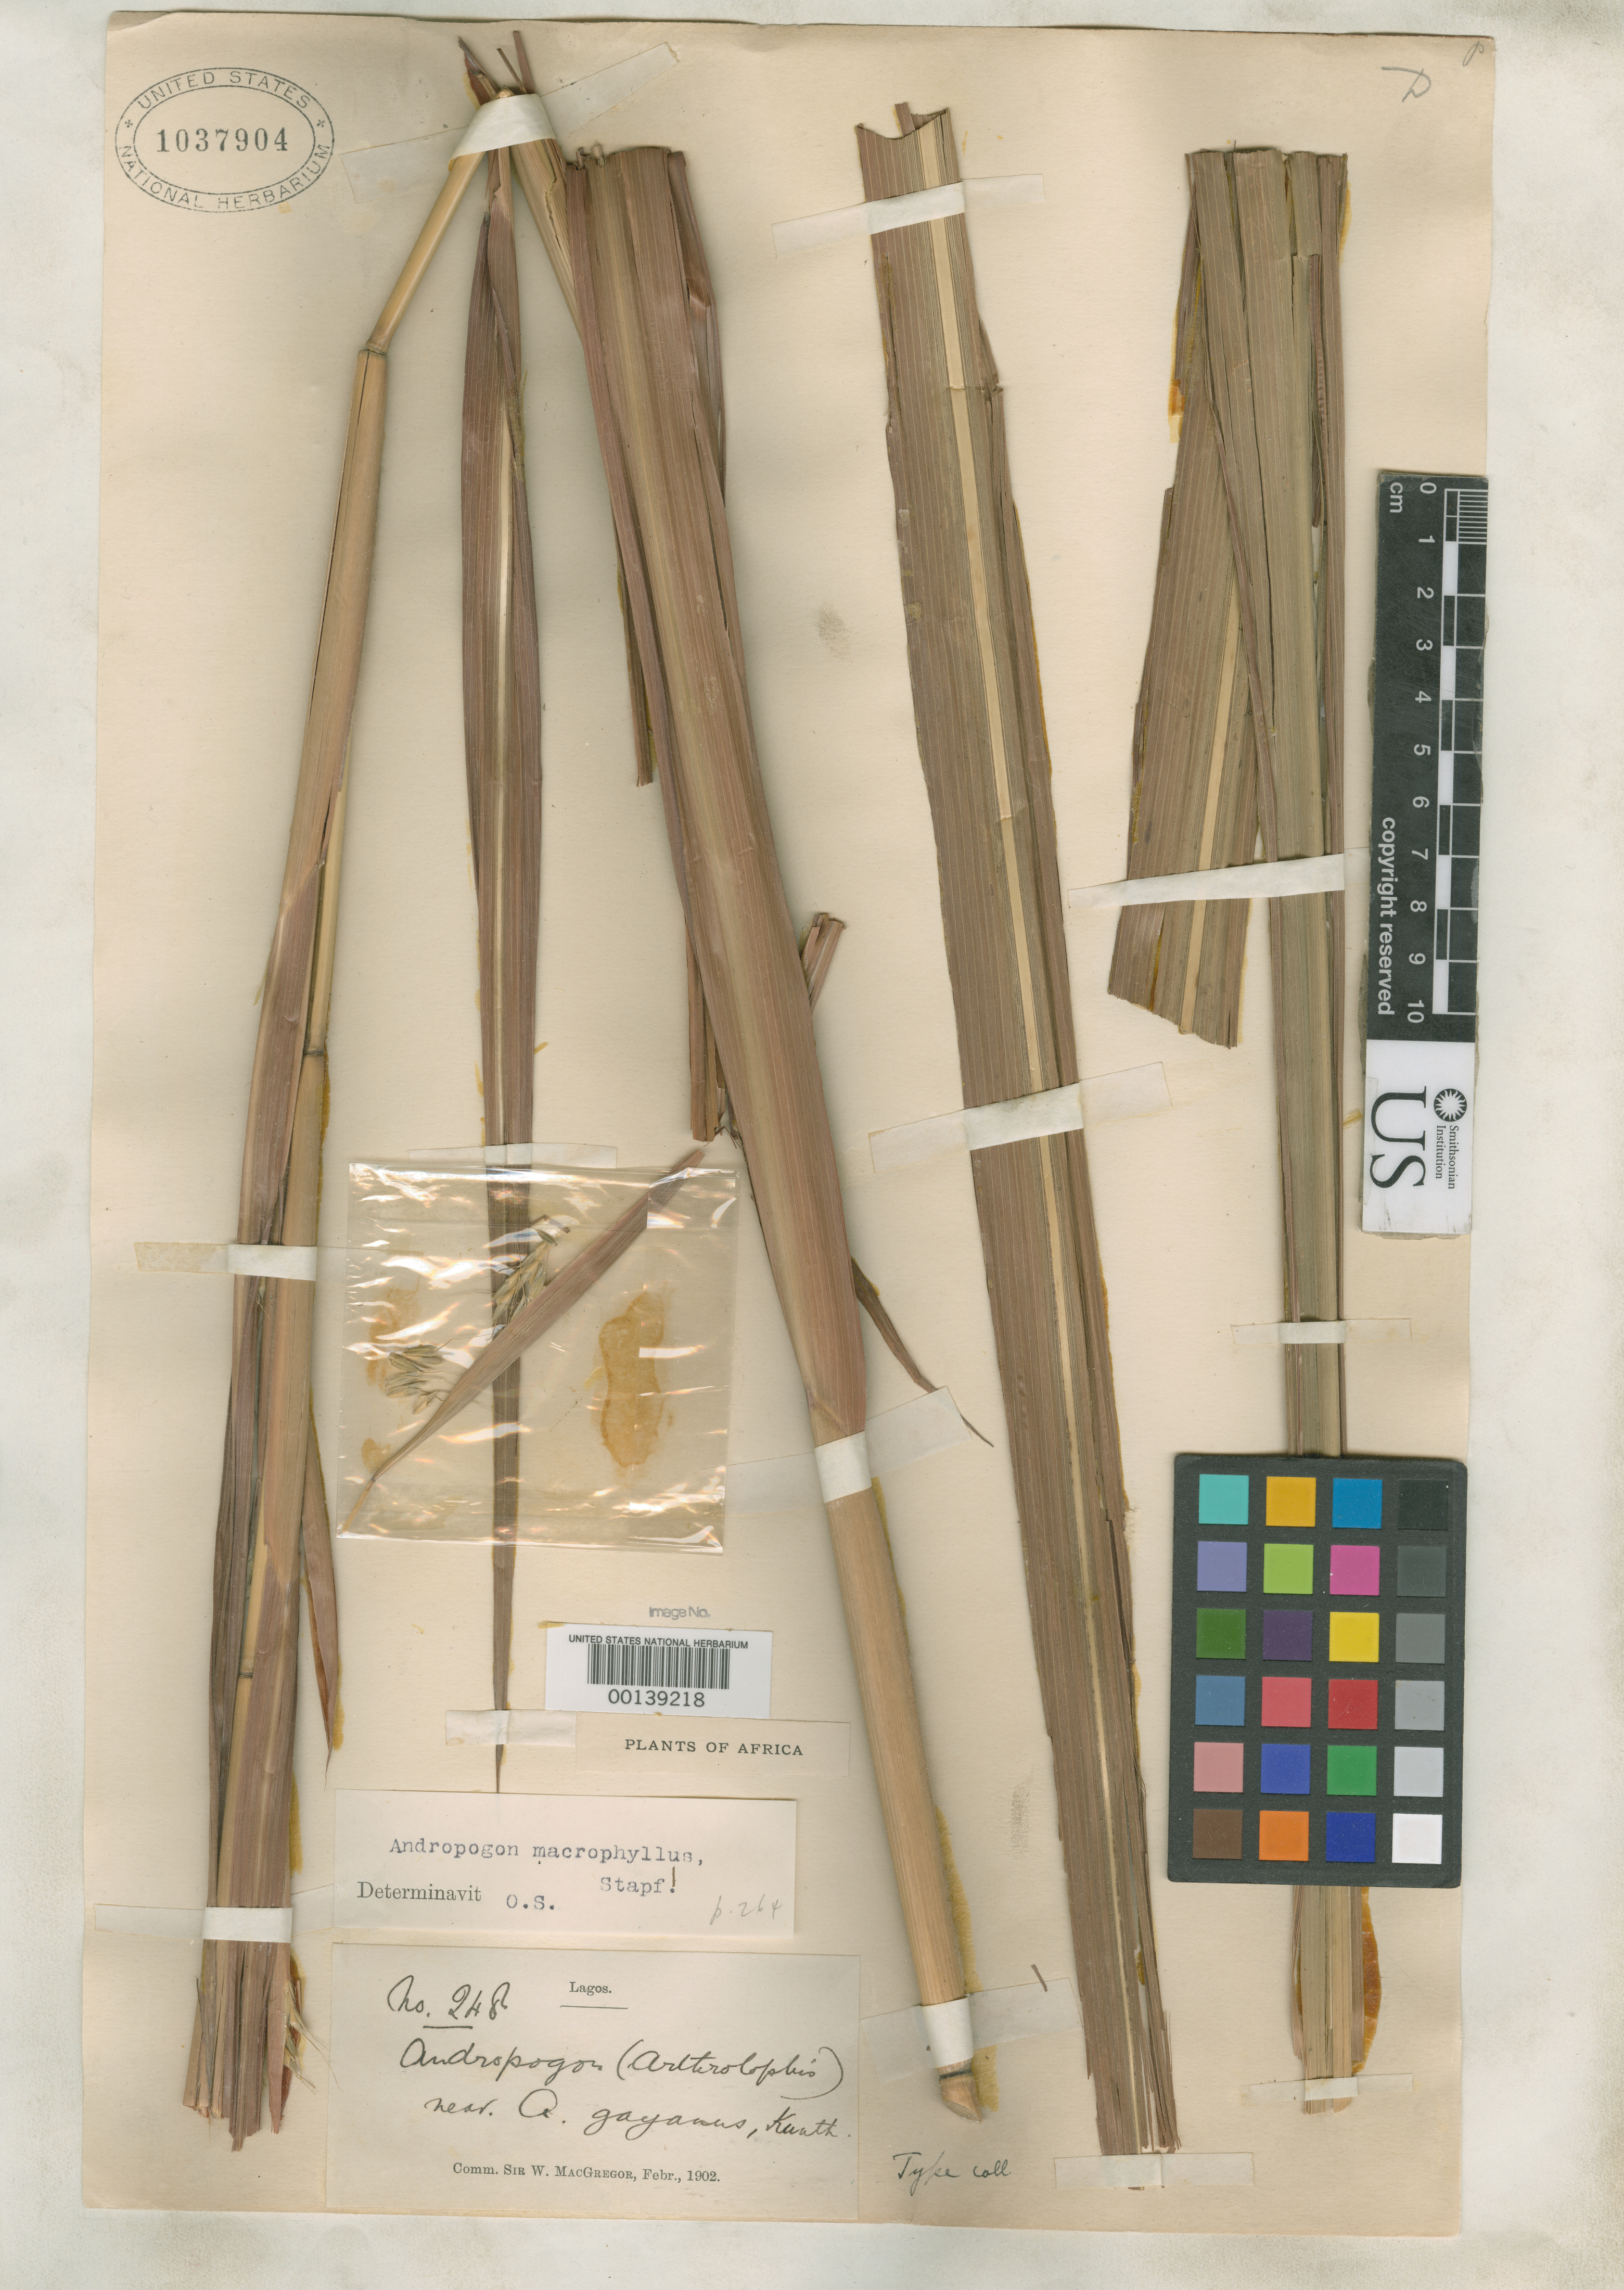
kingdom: Plantae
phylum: Tracheophyta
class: Liliopsida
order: Poales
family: Poaceae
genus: Andropogon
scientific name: Andropogon macrophyllus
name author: Stapf in Oliv.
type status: Isotype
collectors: W. Macgregor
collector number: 248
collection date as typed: Feb 1902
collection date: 1902-02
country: Nigeria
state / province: Lagos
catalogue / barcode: US 1037904